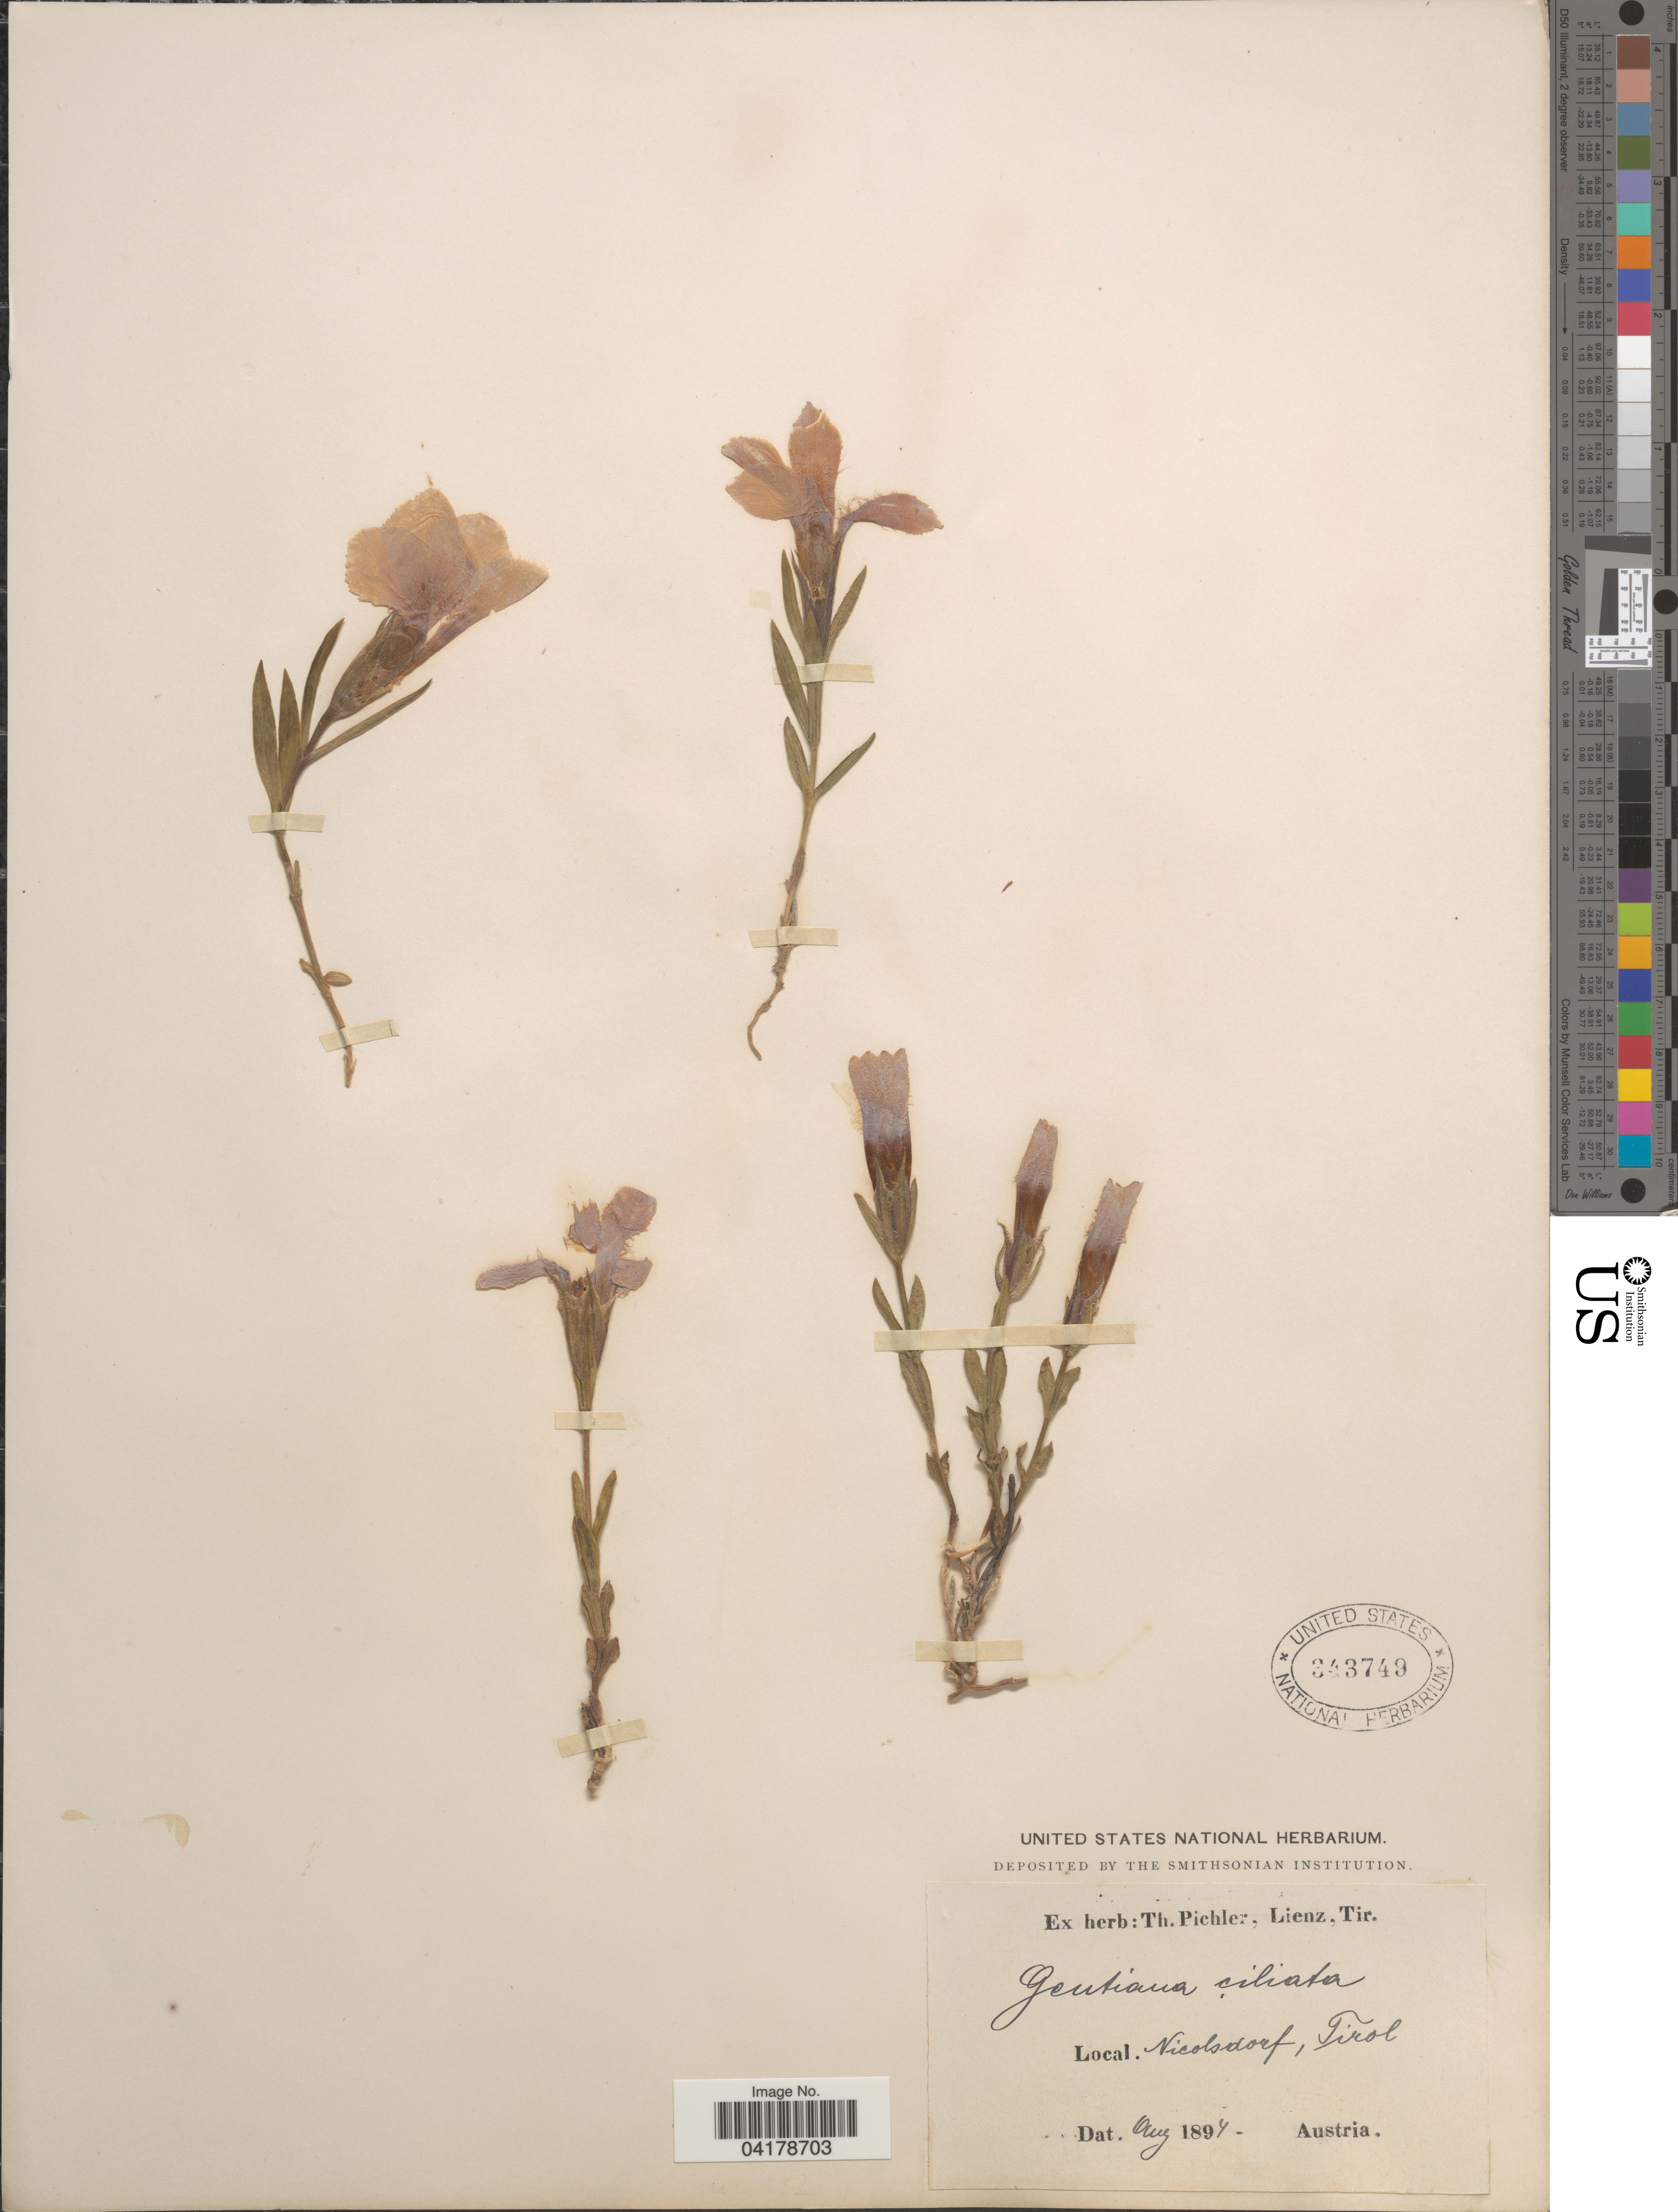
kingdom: Plantae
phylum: Tracheophyta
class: Magnoliopsida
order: Gentianales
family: Gentianaceae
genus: Gentiana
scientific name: Gentiana ciliata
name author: L.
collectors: ex herb. T. Pichler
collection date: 1897-08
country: Austria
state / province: Tirol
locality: Nicolsdorf.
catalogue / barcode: US 343749